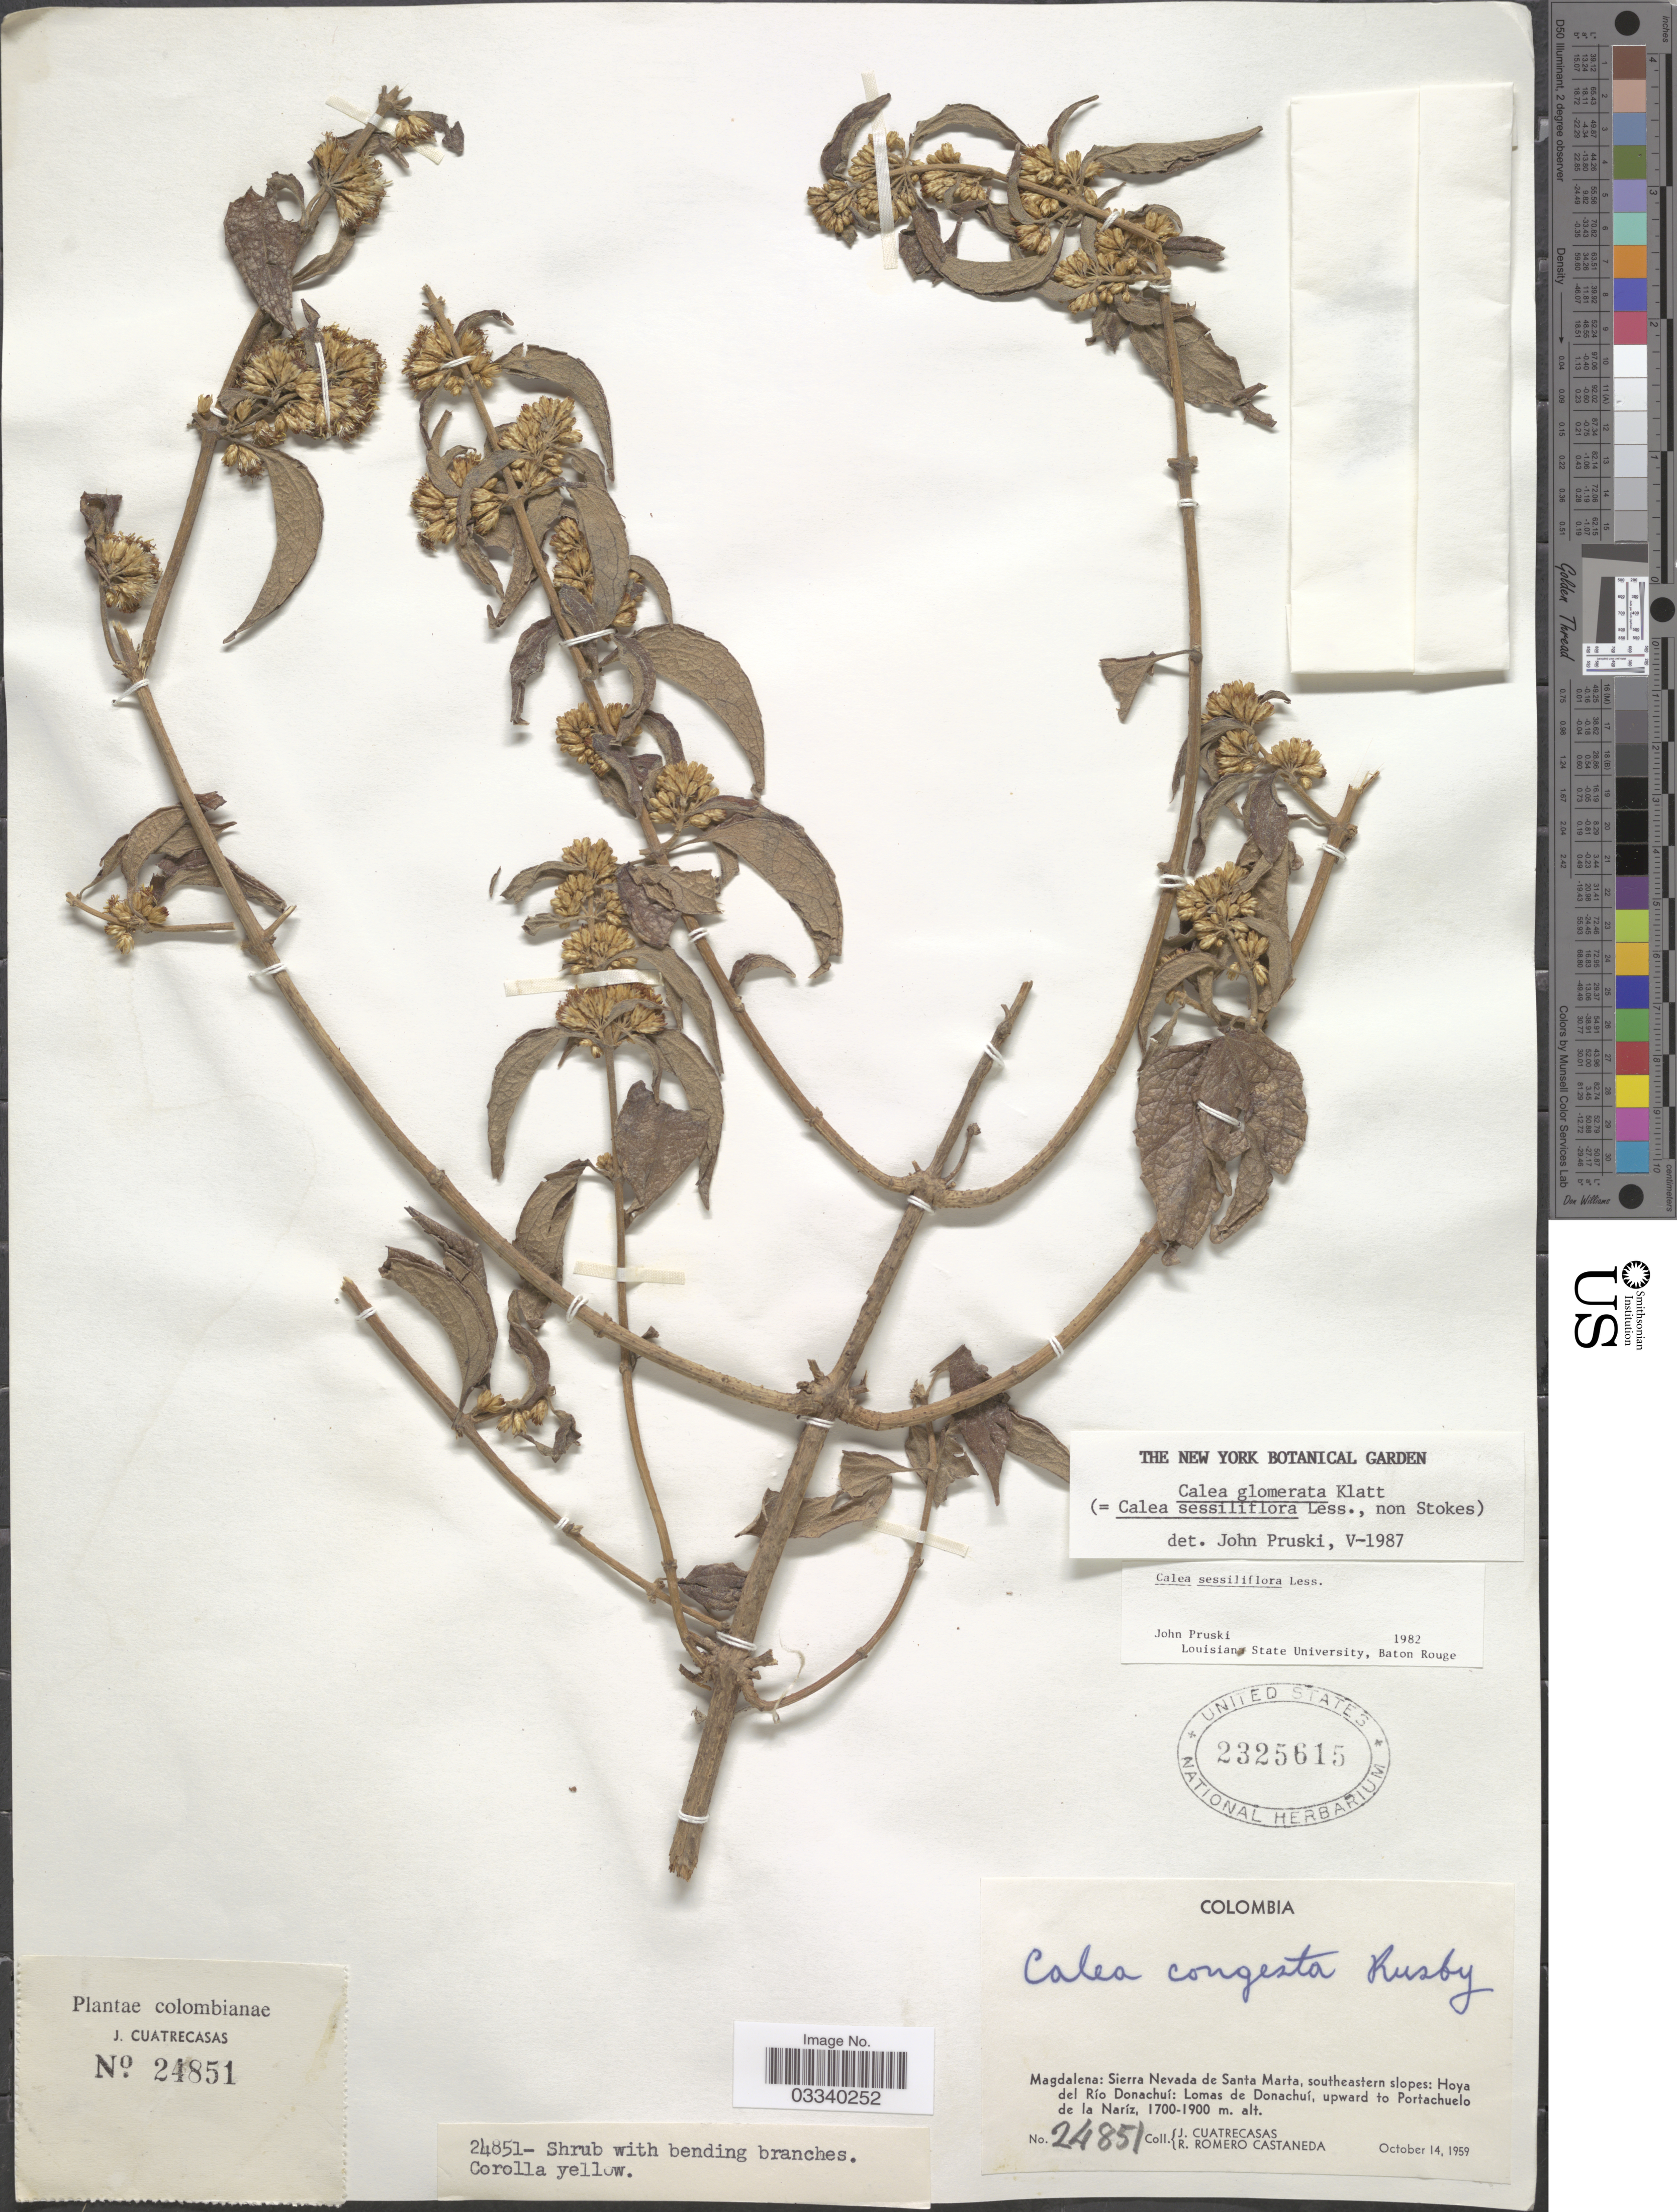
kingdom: Plantae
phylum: Tracheophyta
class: Magnoliopsida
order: Asterales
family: Asteraceae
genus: Calea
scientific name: Calea sessiliflora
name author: Less.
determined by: Pruski, J. F.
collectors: J. Cuatrecasas & R. Romero Castañeda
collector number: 24851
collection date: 1959-10-14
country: Colombia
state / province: Magdalena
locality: Sierra Nevada de Santa Marta, southeastern slopes: Hoya del Río Donachuí: Lomas de Donachuí, upward to Portachuelo de la Naríz.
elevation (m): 1700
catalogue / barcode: US 2325615